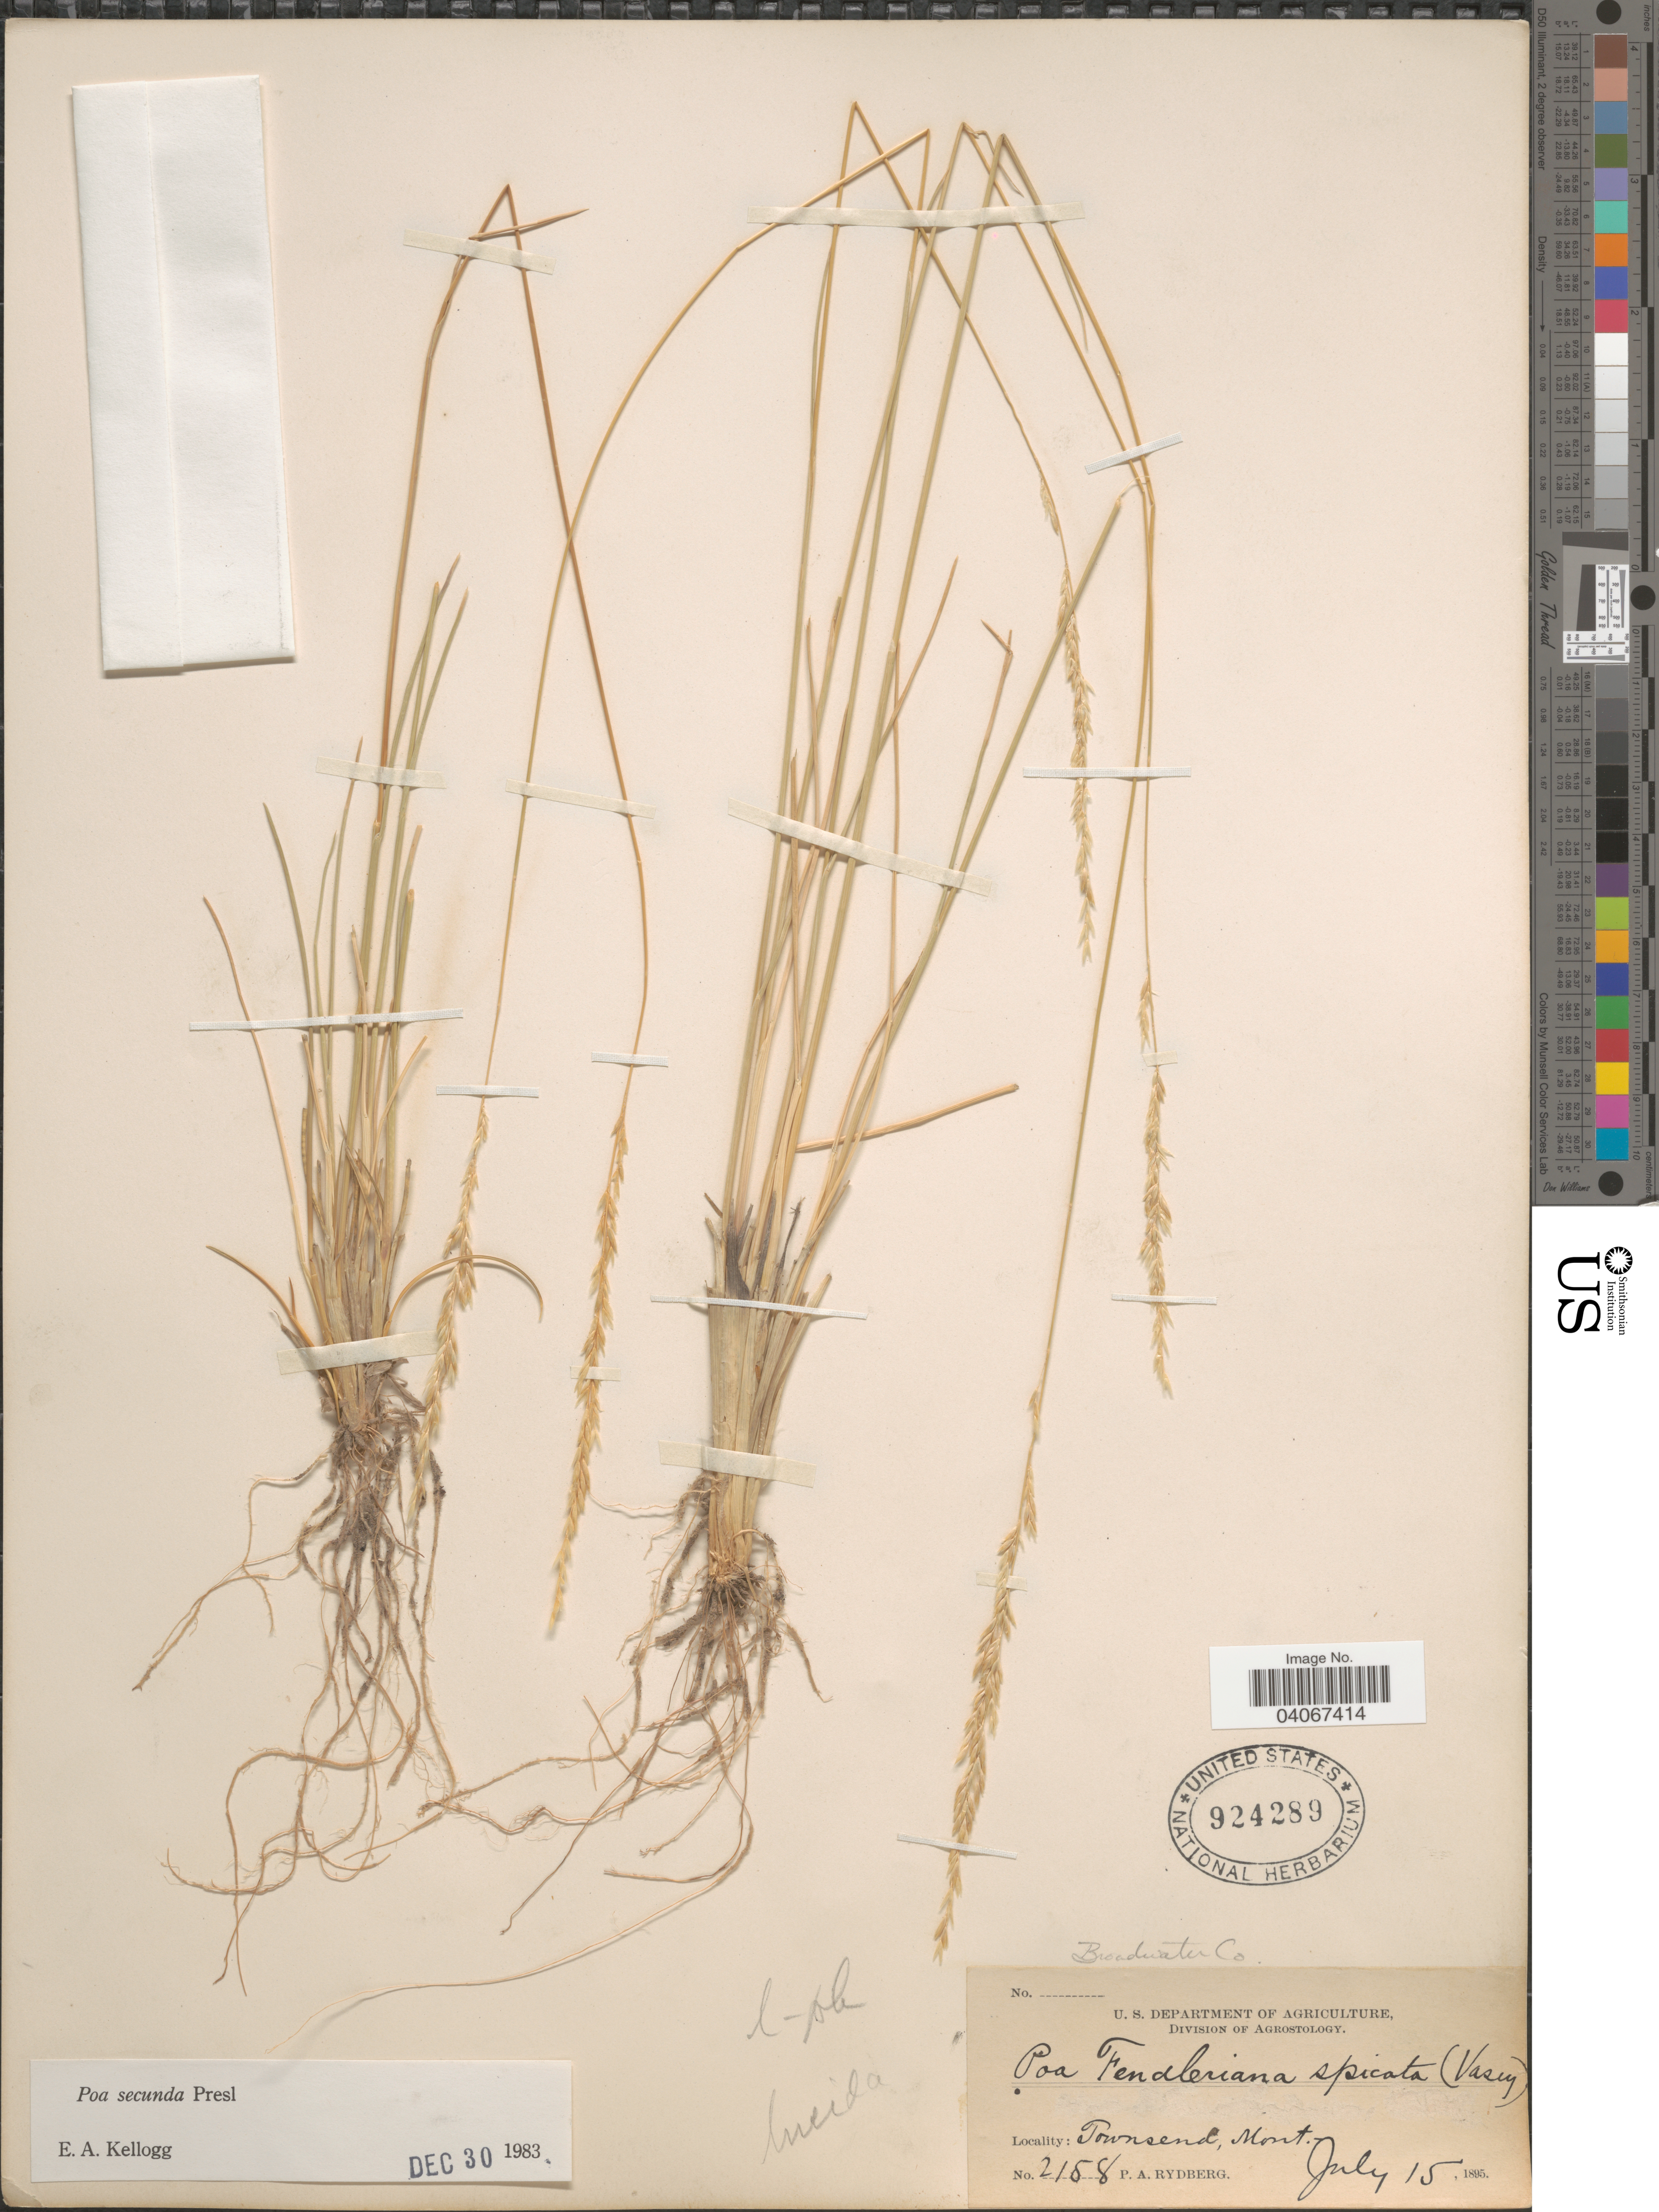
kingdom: Plantae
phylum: Tracheophyta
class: Liliopsida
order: Poales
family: Poaceae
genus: Poa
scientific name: Poa secunda subsp. secunda var. secunda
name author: J. Presl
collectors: P. A. Rydberg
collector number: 2158*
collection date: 1895-07-15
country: United States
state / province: Montana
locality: Broadwater Co. Townsend.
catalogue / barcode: US 924289